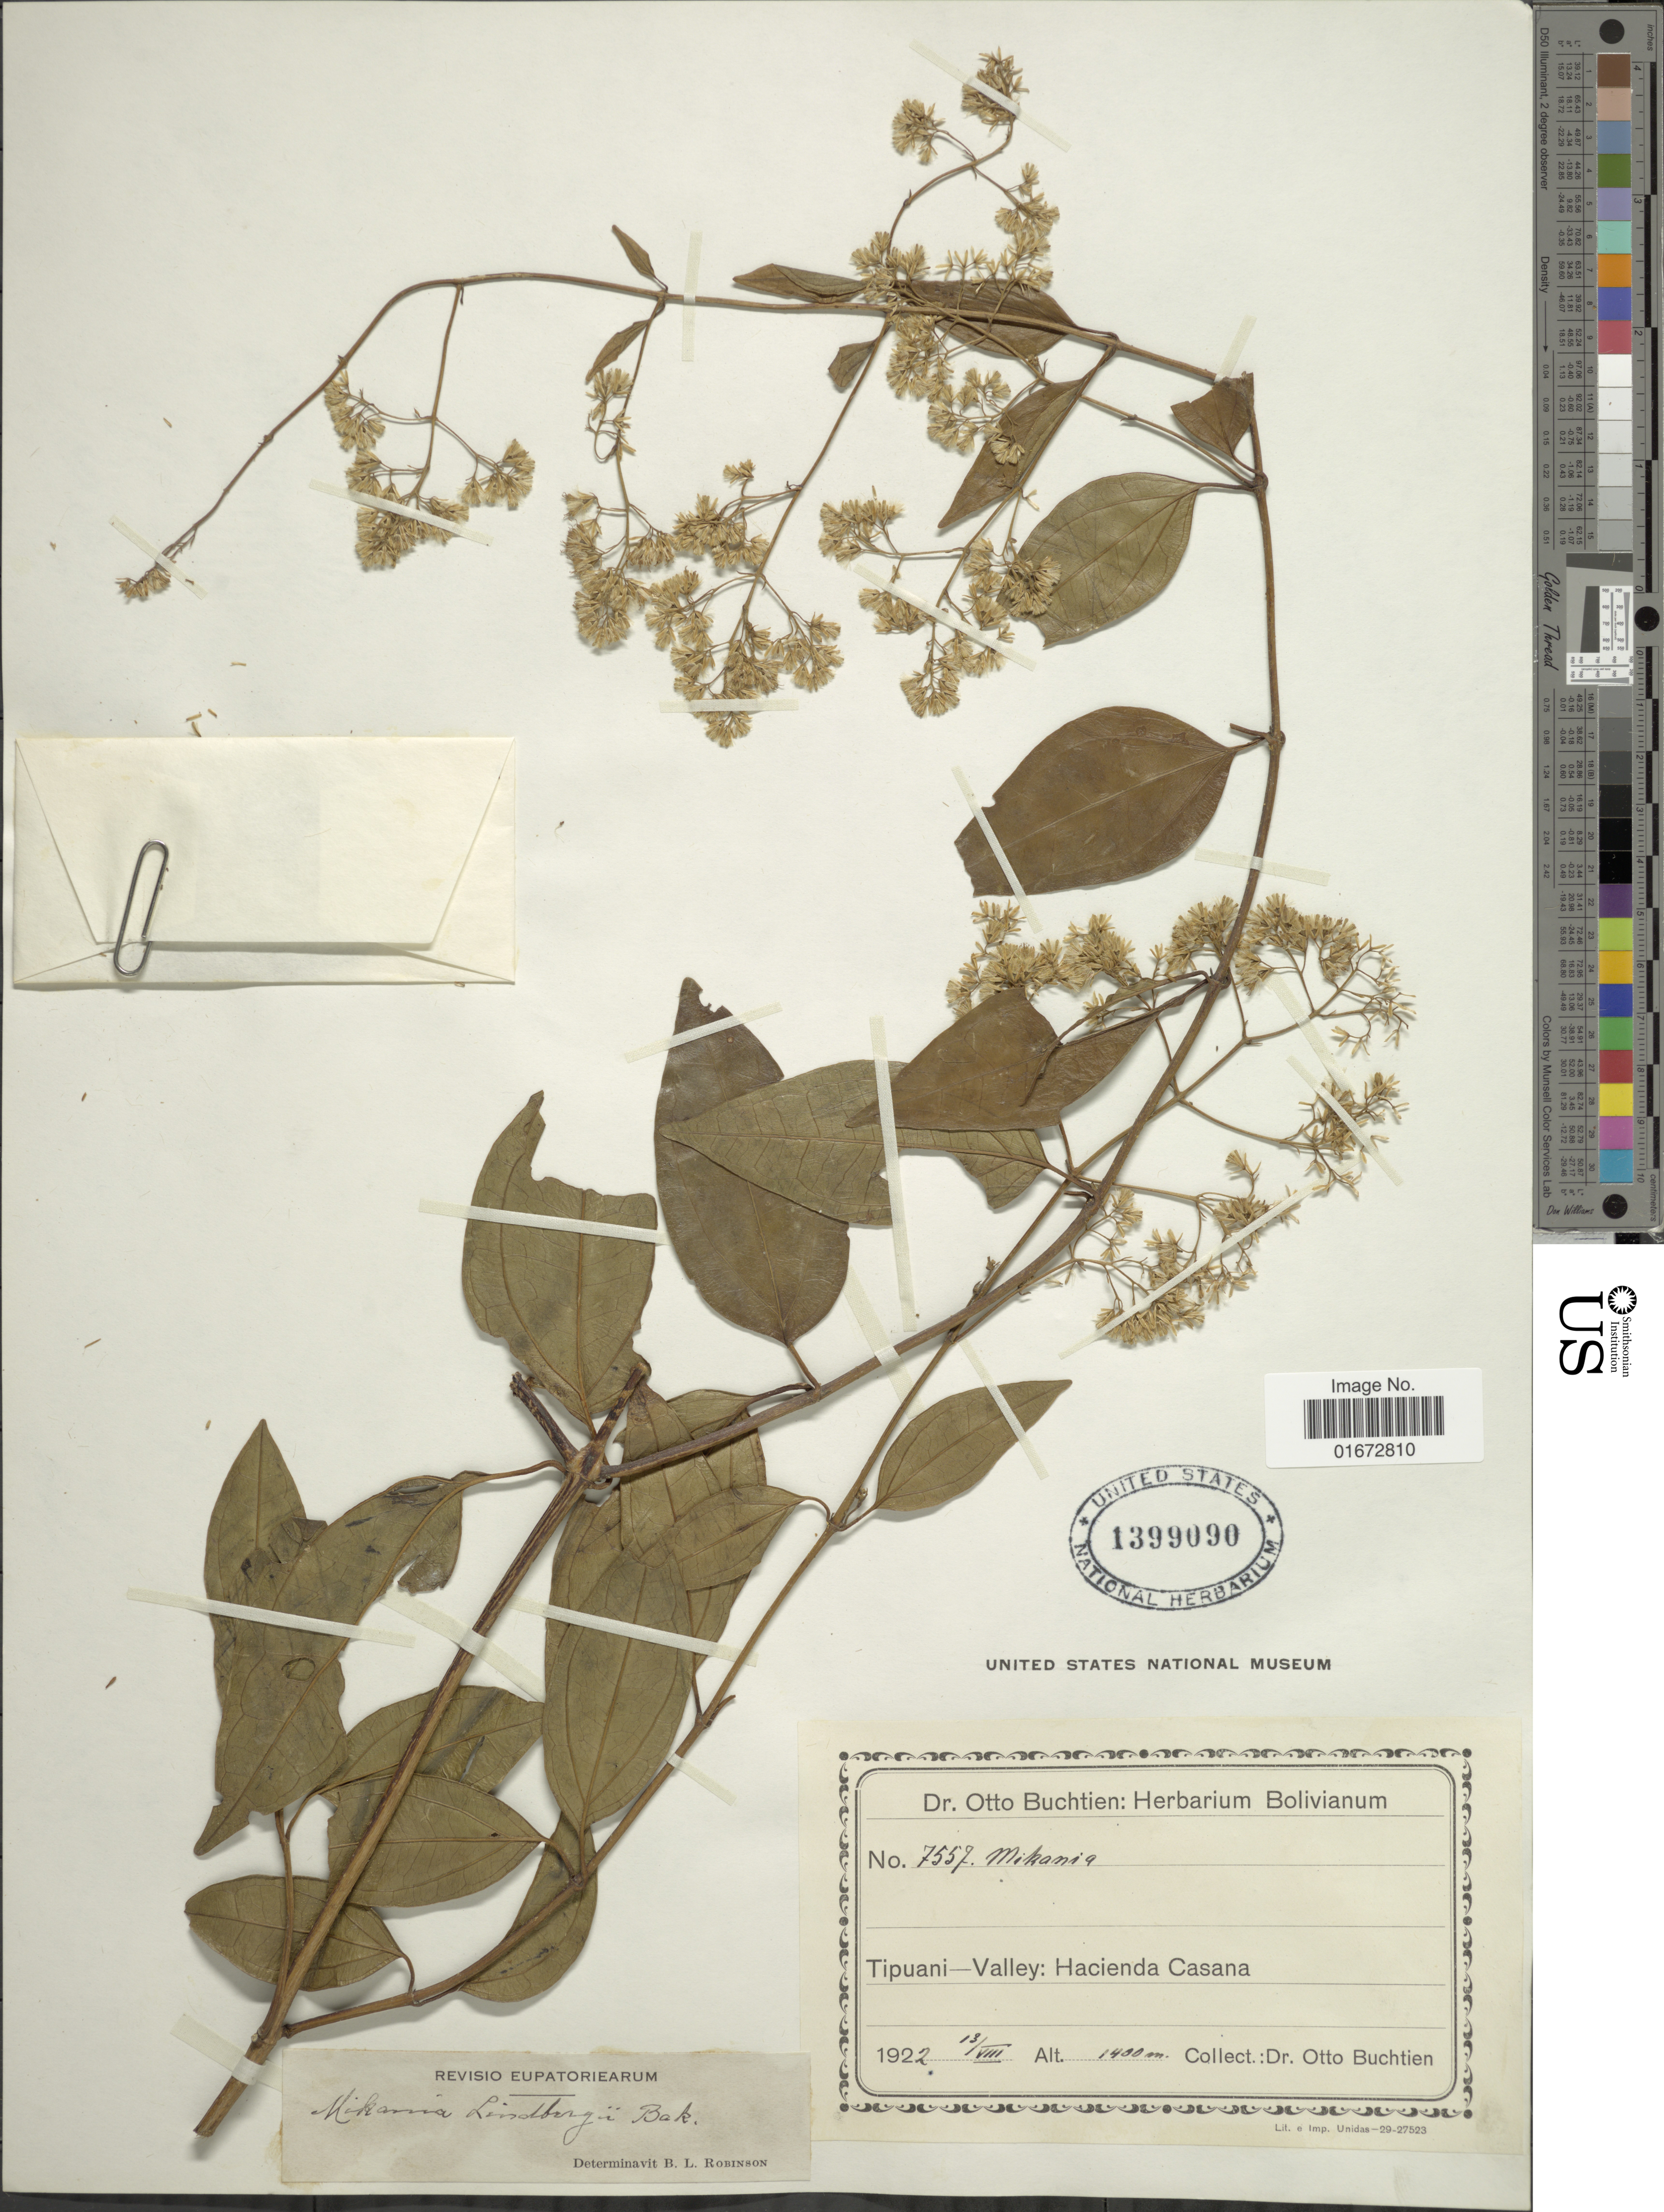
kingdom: Plantae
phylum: Tracheophyta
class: Magnoliopsida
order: Asterales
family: Asteraceae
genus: Mikania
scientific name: Mikania lindbergii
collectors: O. Buchtien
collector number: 7557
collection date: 1922-08-13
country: Bolivia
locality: Tipuani-Valley: Hacienda Casana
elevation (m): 1400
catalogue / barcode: US 1399090